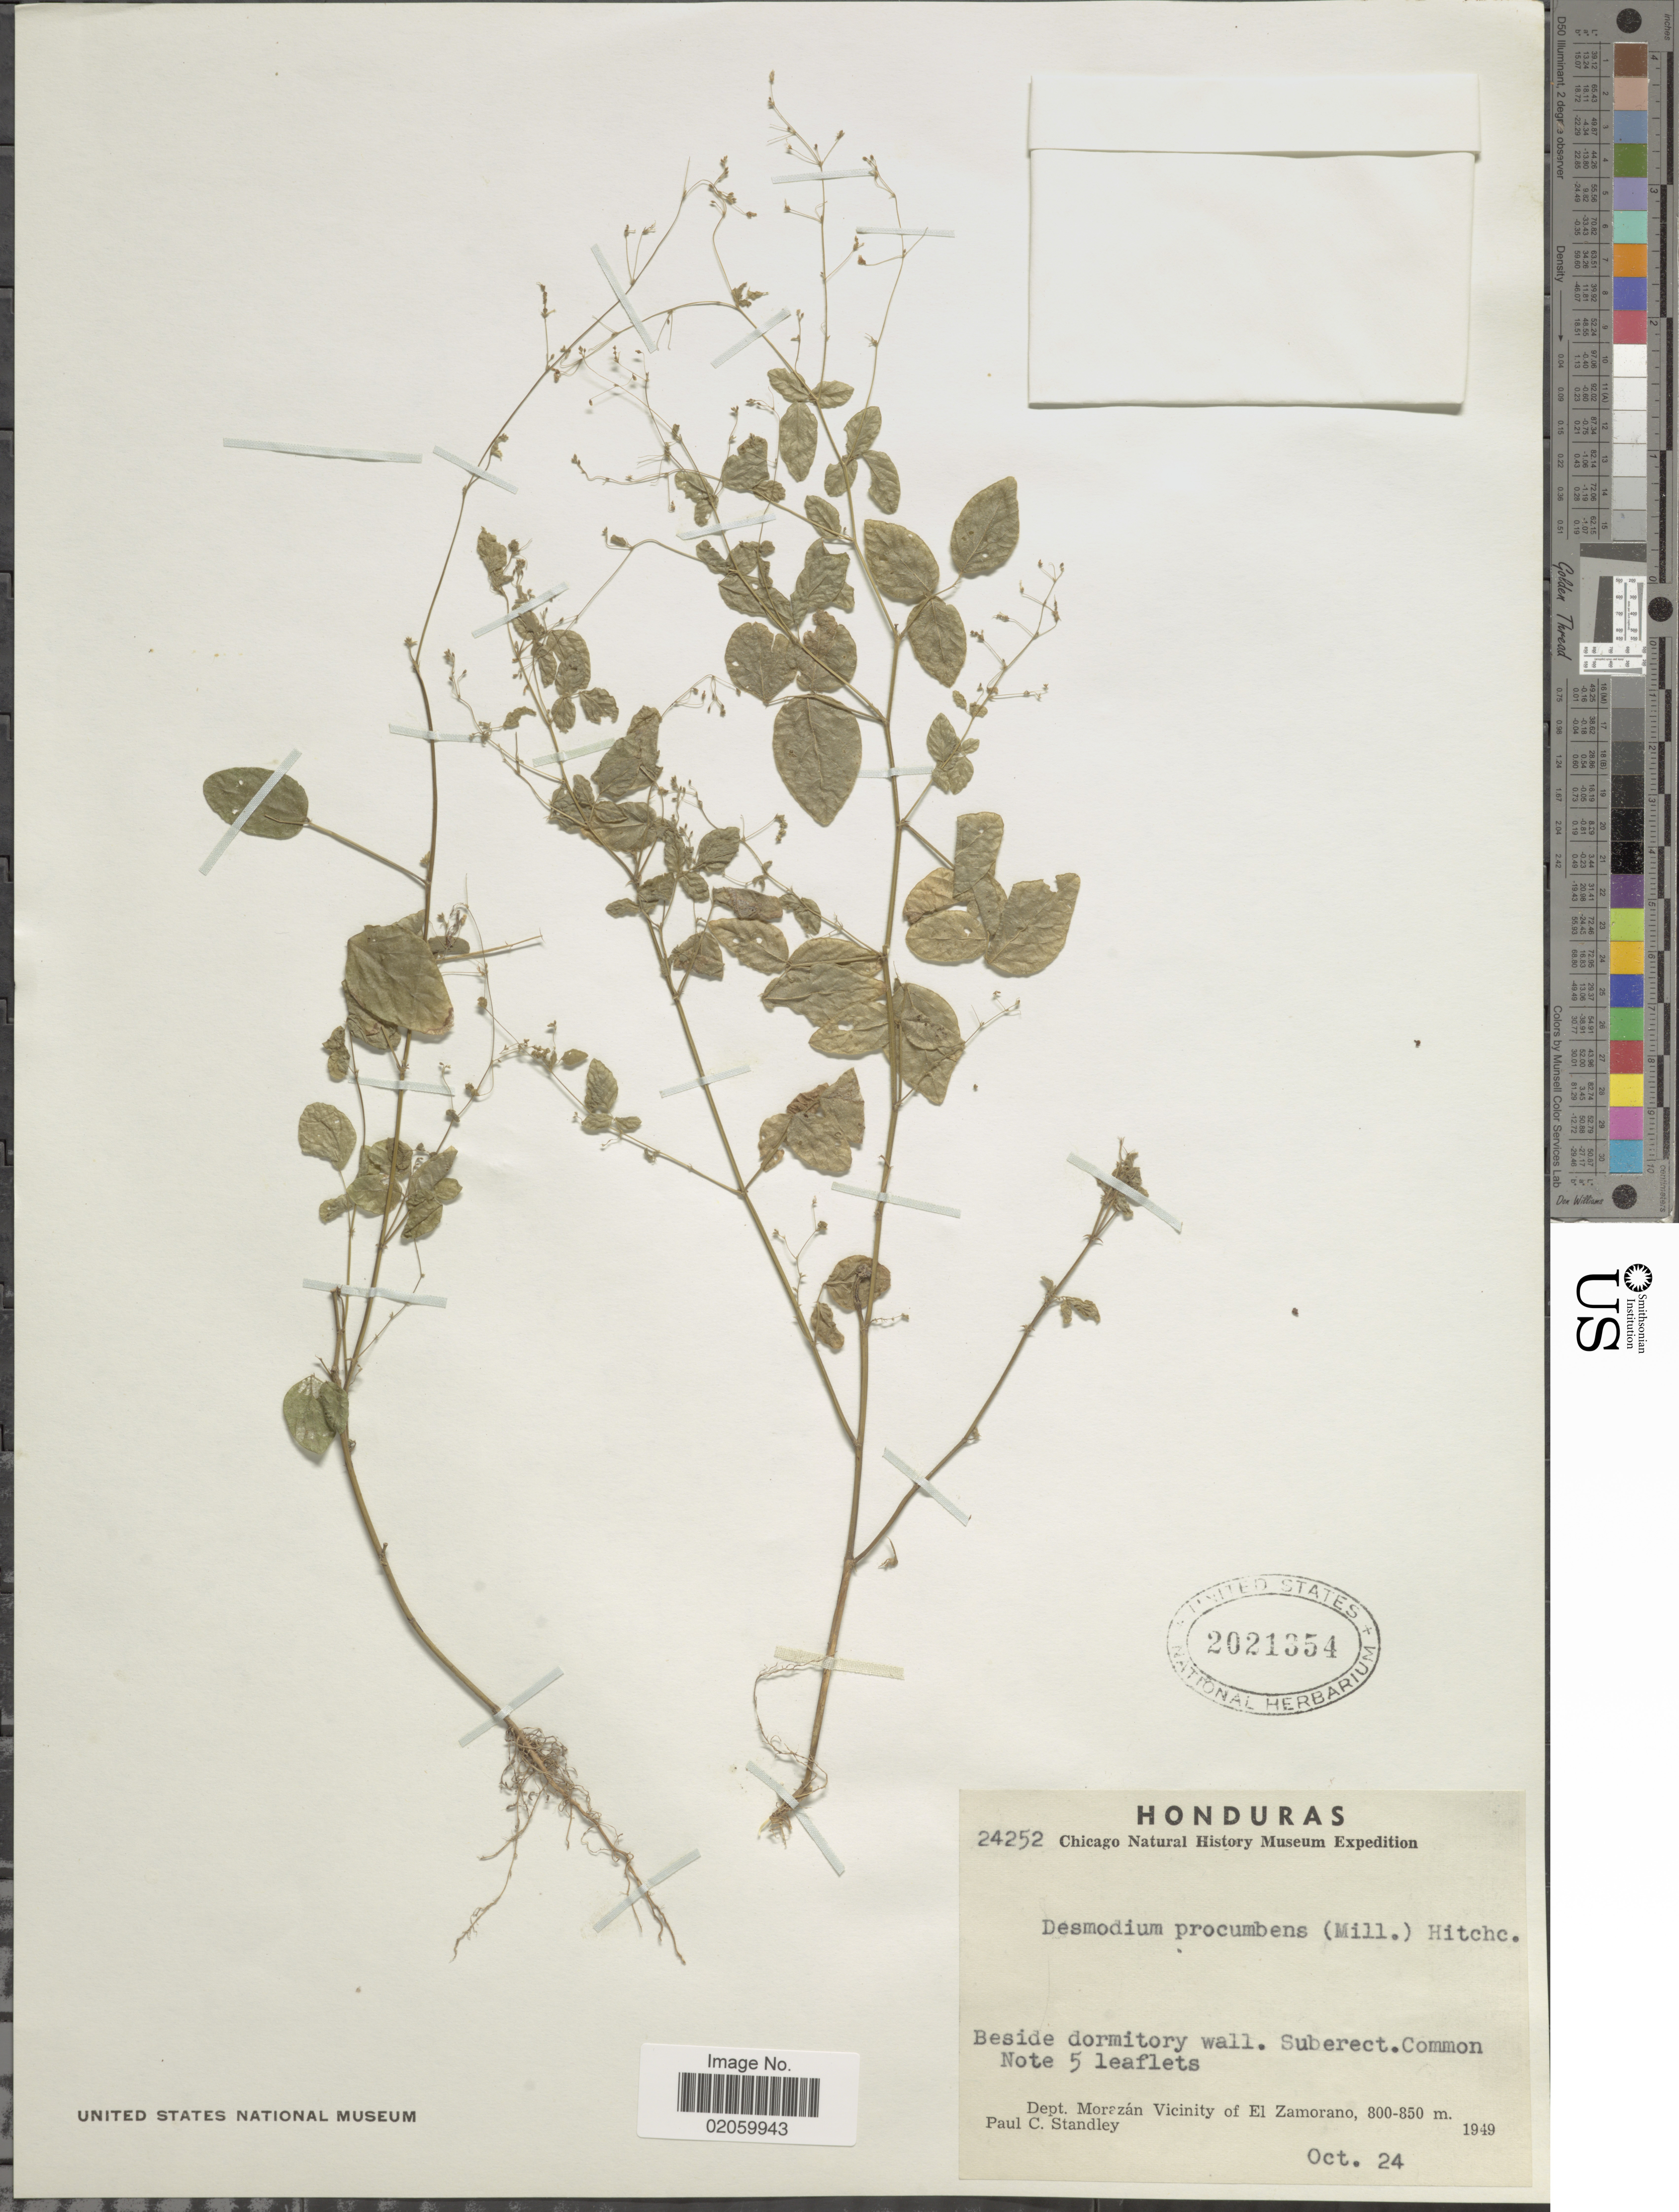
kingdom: Plantae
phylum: Tracheophyta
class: Magnoliopsida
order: Fabales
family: Fabaceae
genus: Desmodium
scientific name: Desmodium procumbens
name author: (Mill.) Hitchc.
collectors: P. C. Standley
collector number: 24252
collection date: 1949-10-24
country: Honduras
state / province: Fco. Morazán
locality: Vicinity of El Zamorano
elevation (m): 800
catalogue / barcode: US 2021354